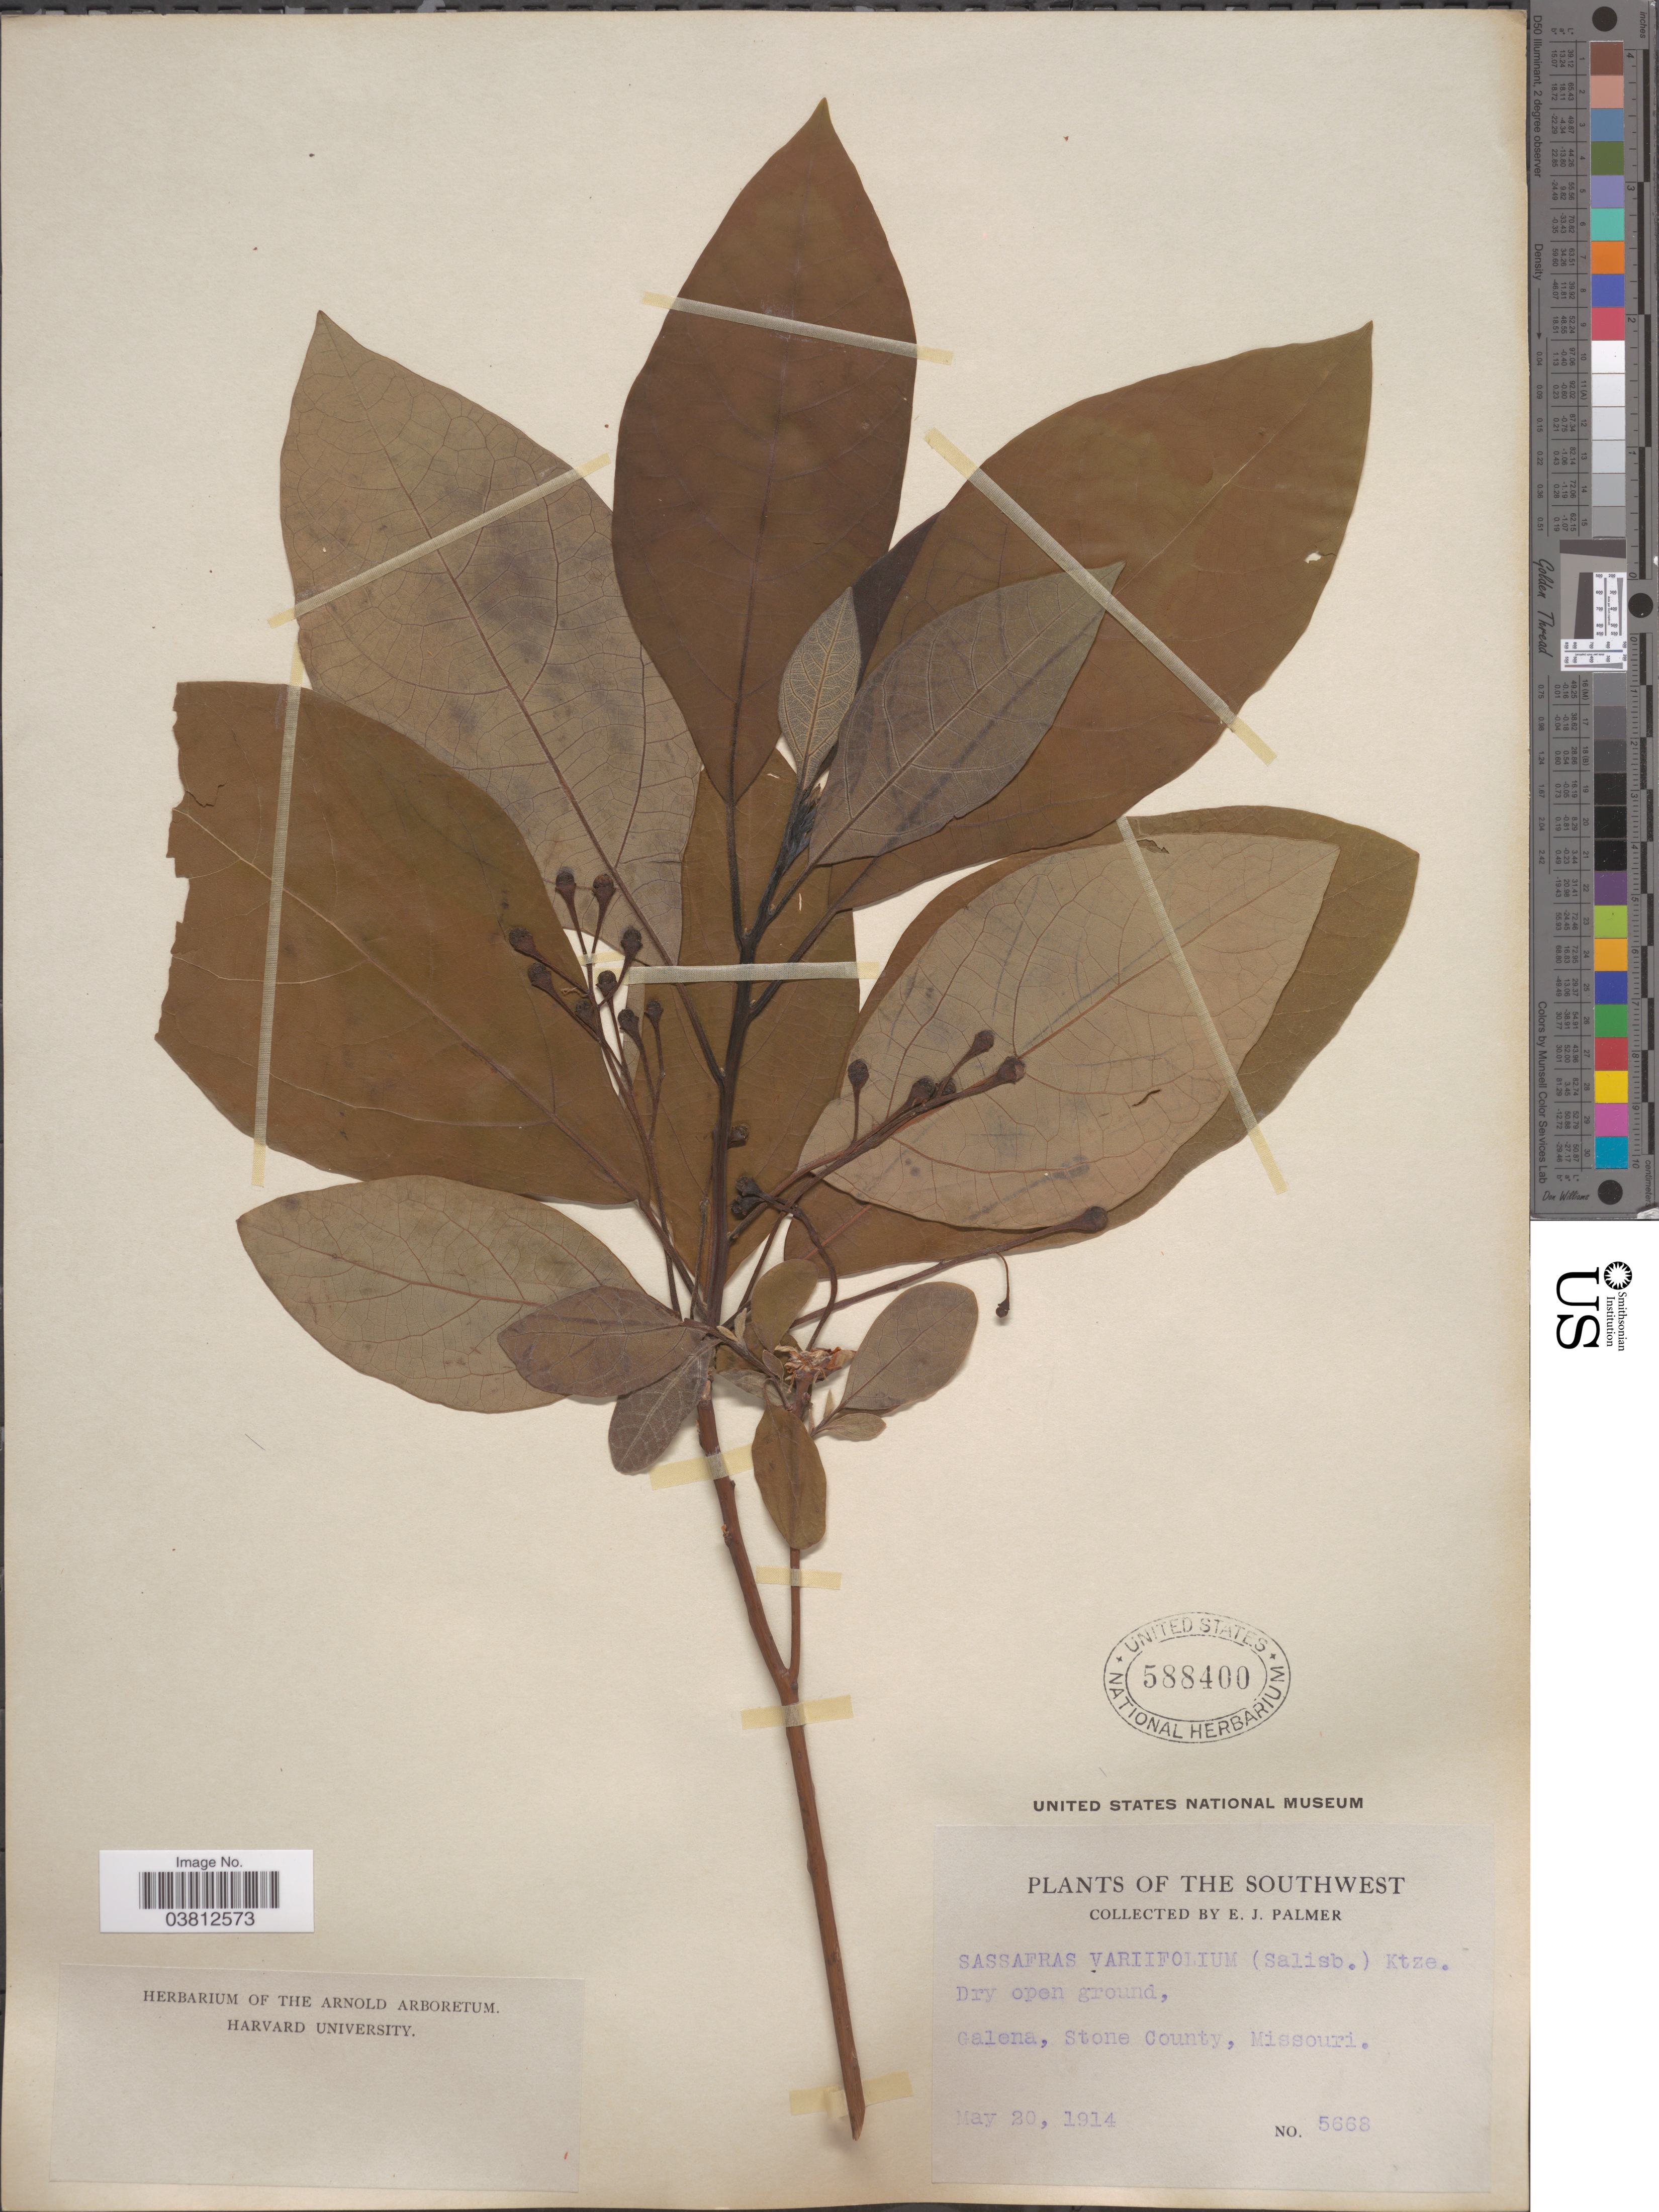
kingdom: Plantae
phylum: Tracheophyta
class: Magnoliopsida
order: Laurales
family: Lauraceae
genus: Sassafras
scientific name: Sassafras albidum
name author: (Nutt.) Nees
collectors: E. J. Palmer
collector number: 5668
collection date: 1914-05-20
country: United States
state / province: Missouri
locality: Southwest. Galena, Stone County.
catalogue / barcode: US 588400